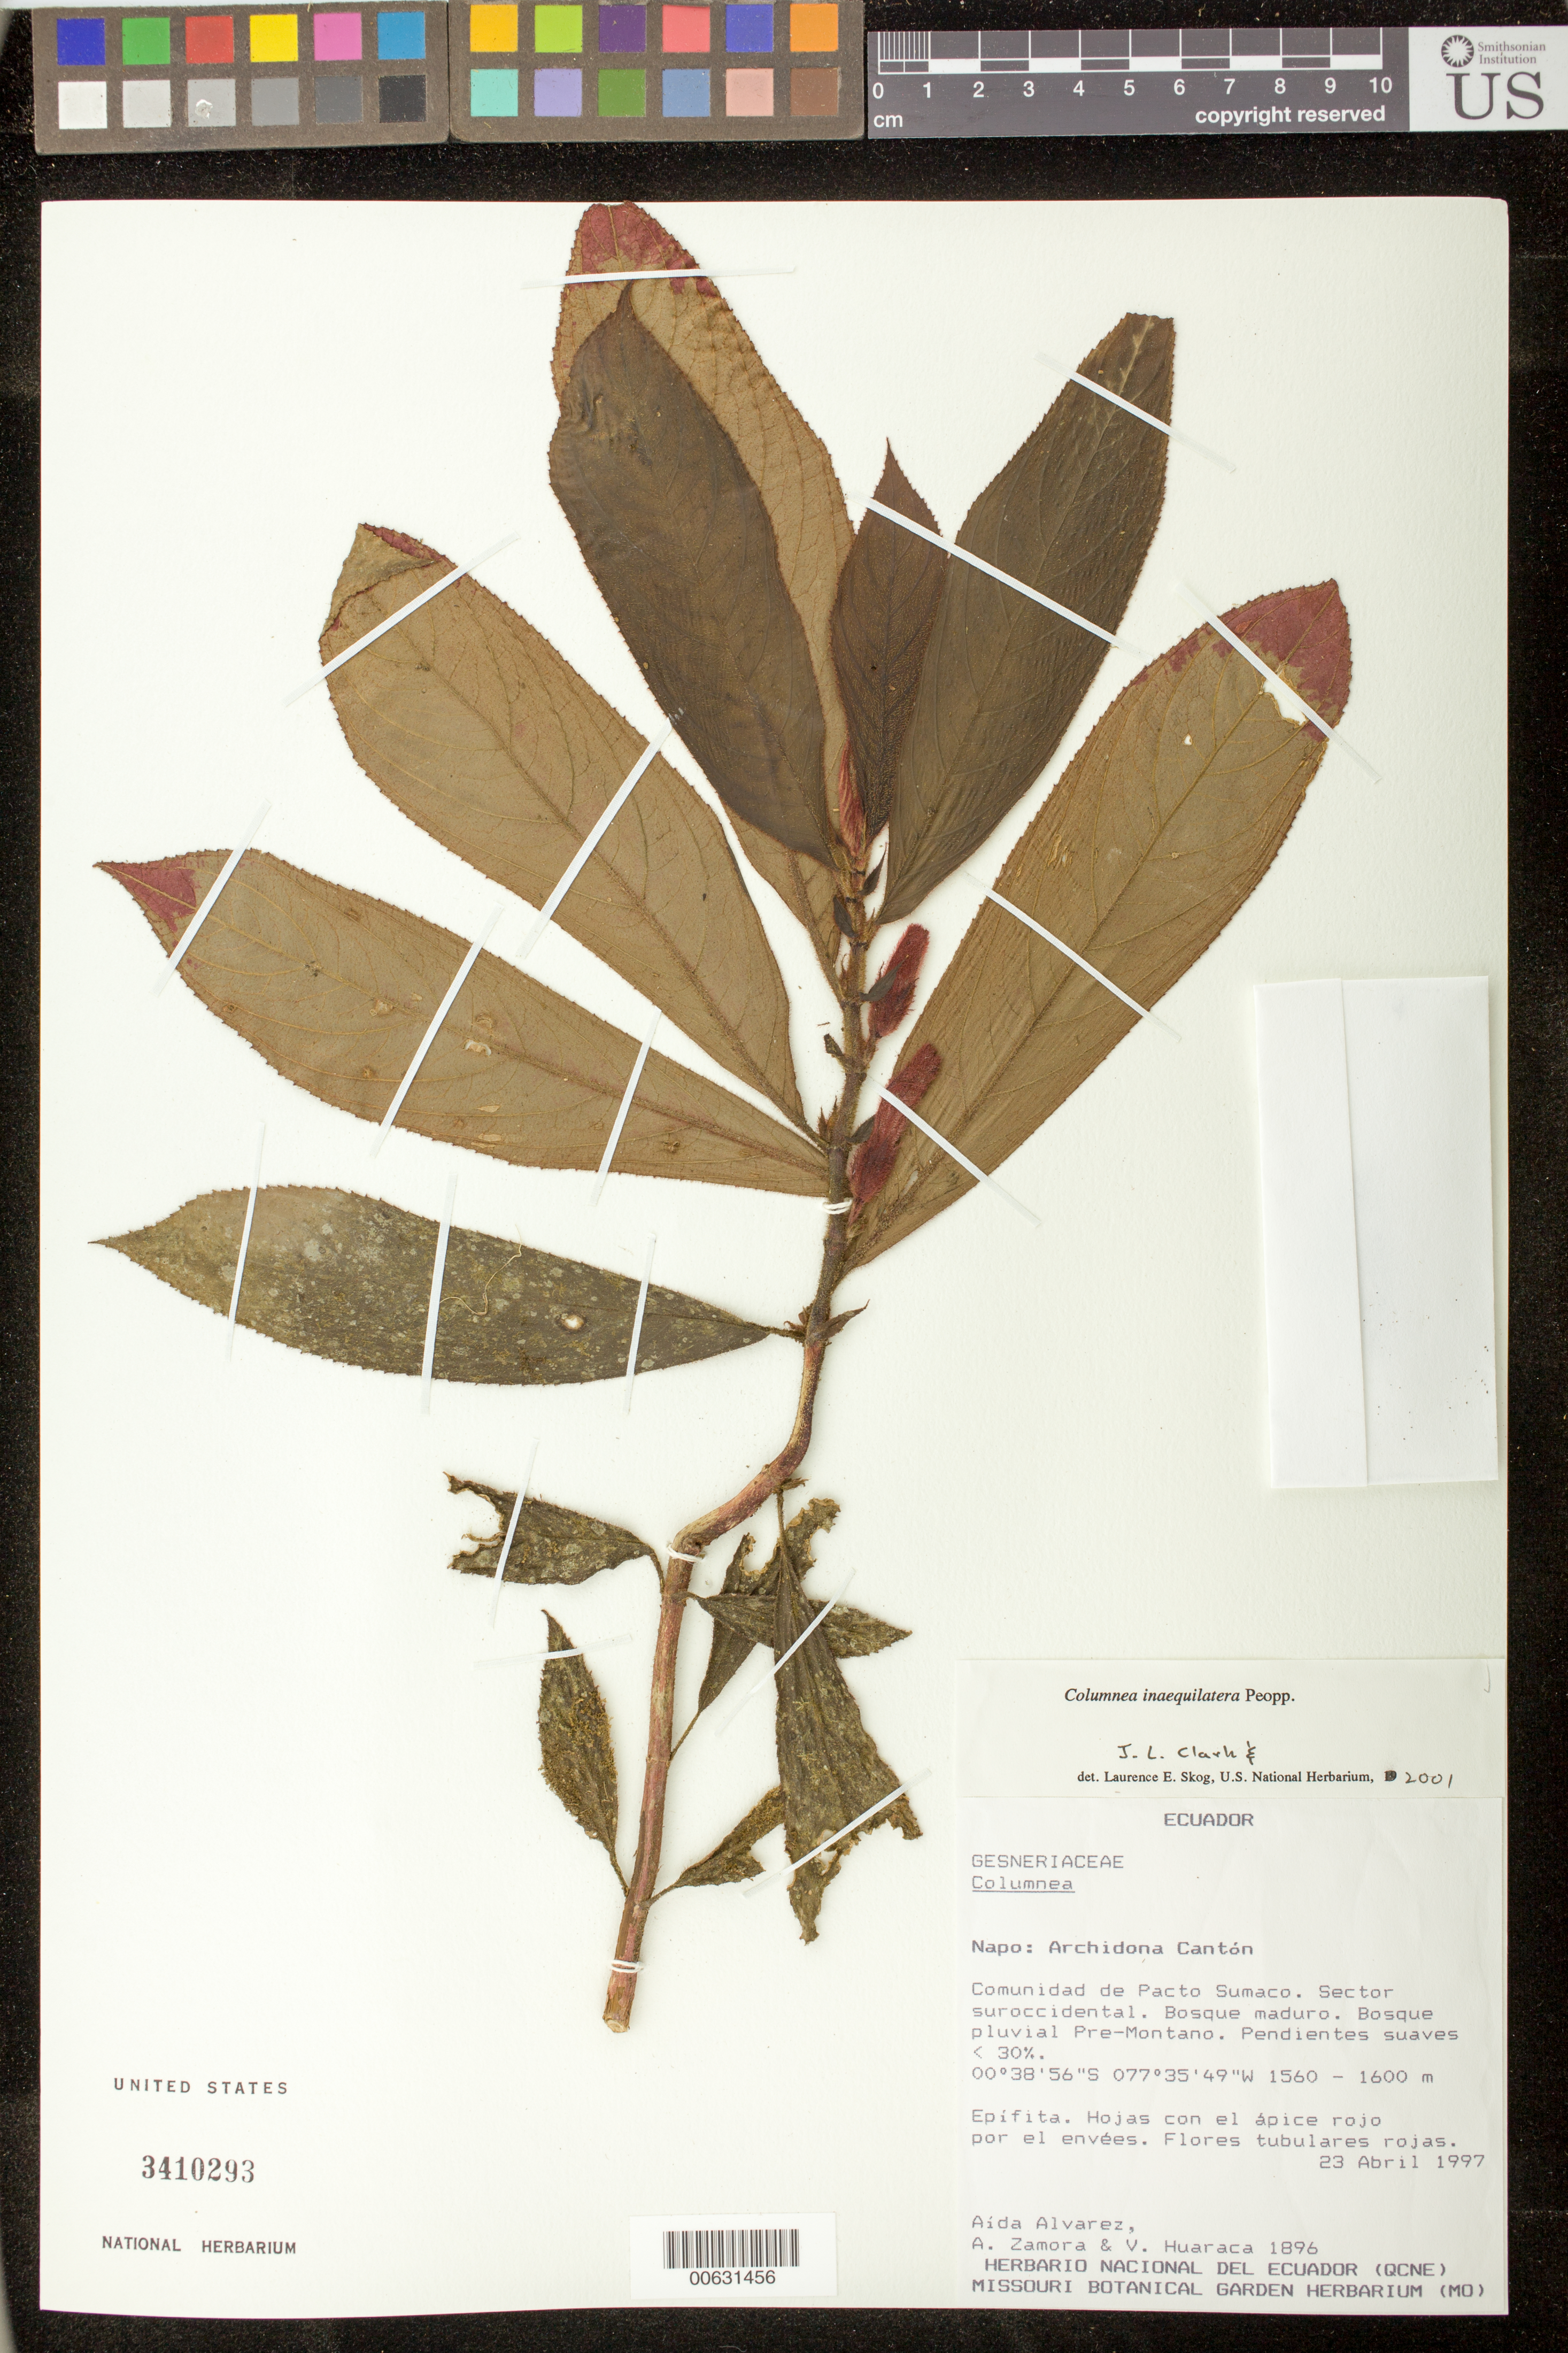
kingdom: Plantae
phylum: Tracheophyta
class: Magnoliopsida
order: Lamiales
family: Gesneriaceae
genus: Columnea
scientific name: Columnea inaequilatera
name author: Poepp.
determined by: Clark, J. L., (SEL), The Marie Selby Botanical Garden (UNITED STATES)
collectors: A. Alvarez, A. Zamora & V. Huaraca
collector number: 1896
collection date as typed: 23 Apr 1997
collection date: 1997-04-23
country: Ecuador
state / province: Napo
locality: Archidona Cantón; comunidad de Pacto Sumaco, sector suroccidental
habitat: Bosque maduro; bosque pluvial pre-montano; pendientes suaves <30%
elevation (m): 1560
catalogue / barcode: US 3410293